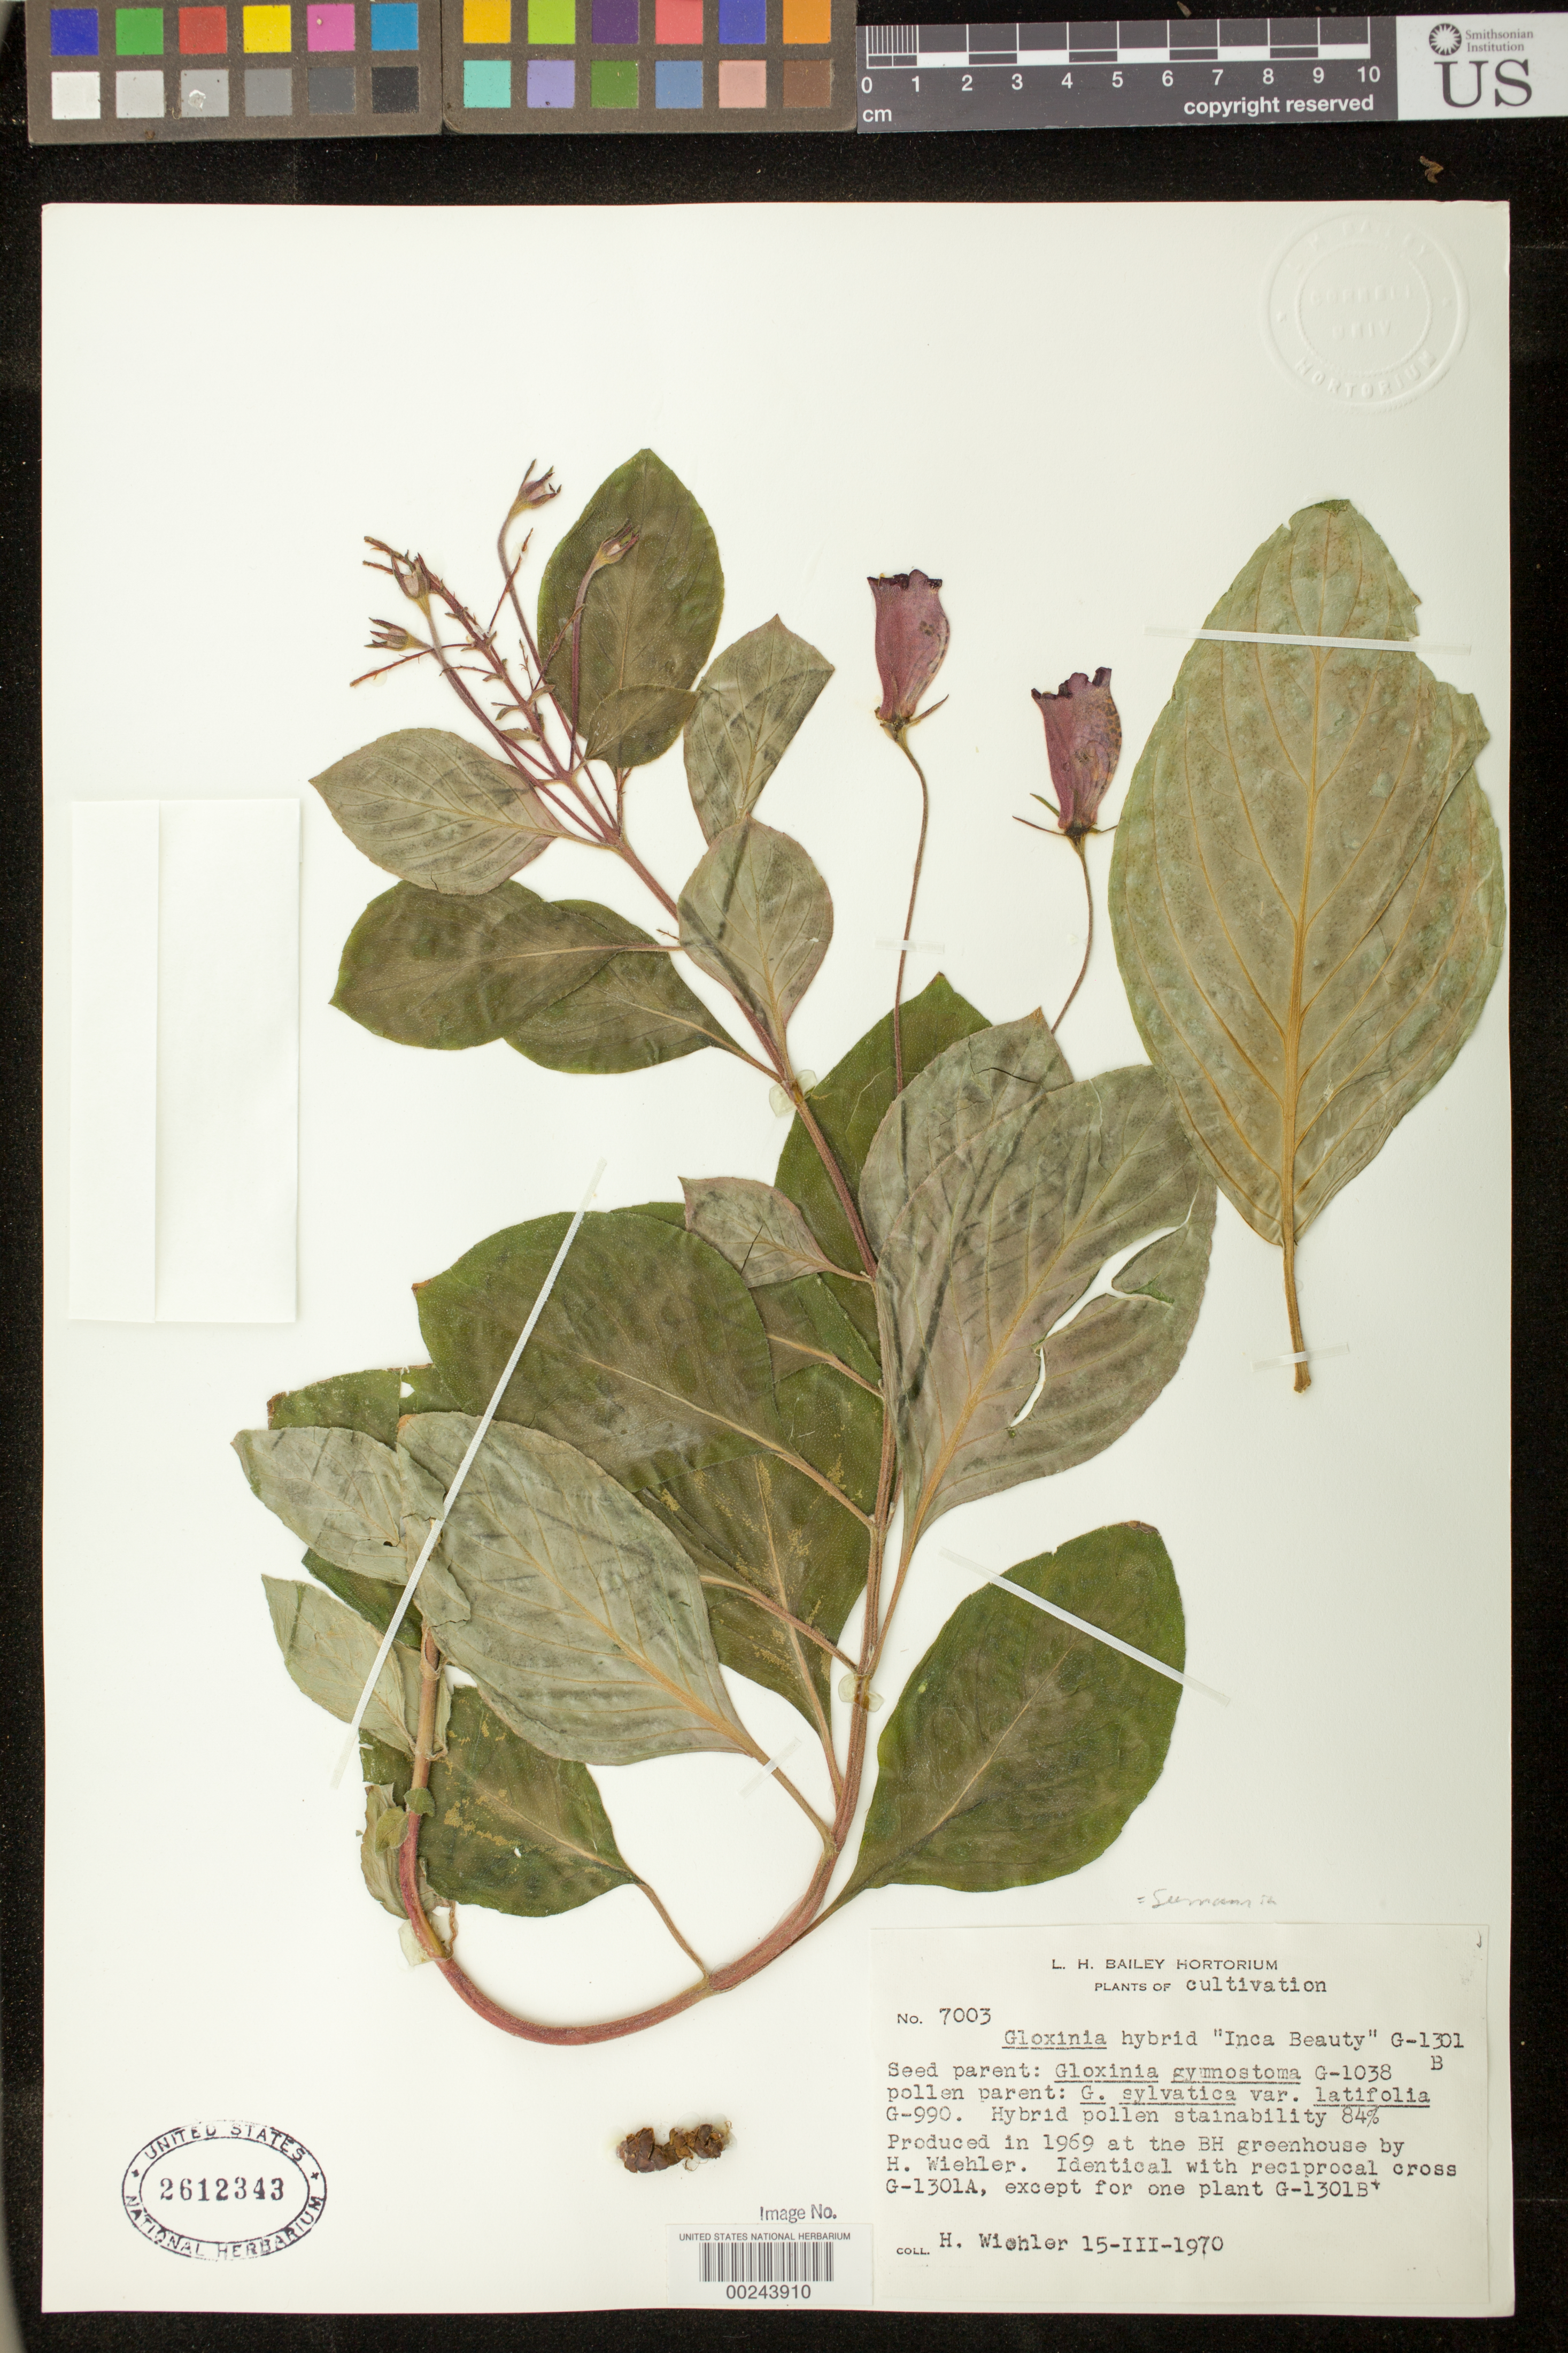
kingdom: Plantae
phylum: Tracheophyta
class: Magnoliopsida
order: Lamiales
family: Gesneriaceae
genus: Seemannia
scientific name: Seemannia 'Inca Beauty'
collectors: H. J. Wiehler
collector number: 7003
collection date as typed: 15 Mar 1970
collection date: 1970-03-15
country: United States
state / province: New York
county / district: Tompkins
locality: L.H. Bailey Hortorium, Cornell University, Ithaca, NY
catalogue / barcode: US 2612343